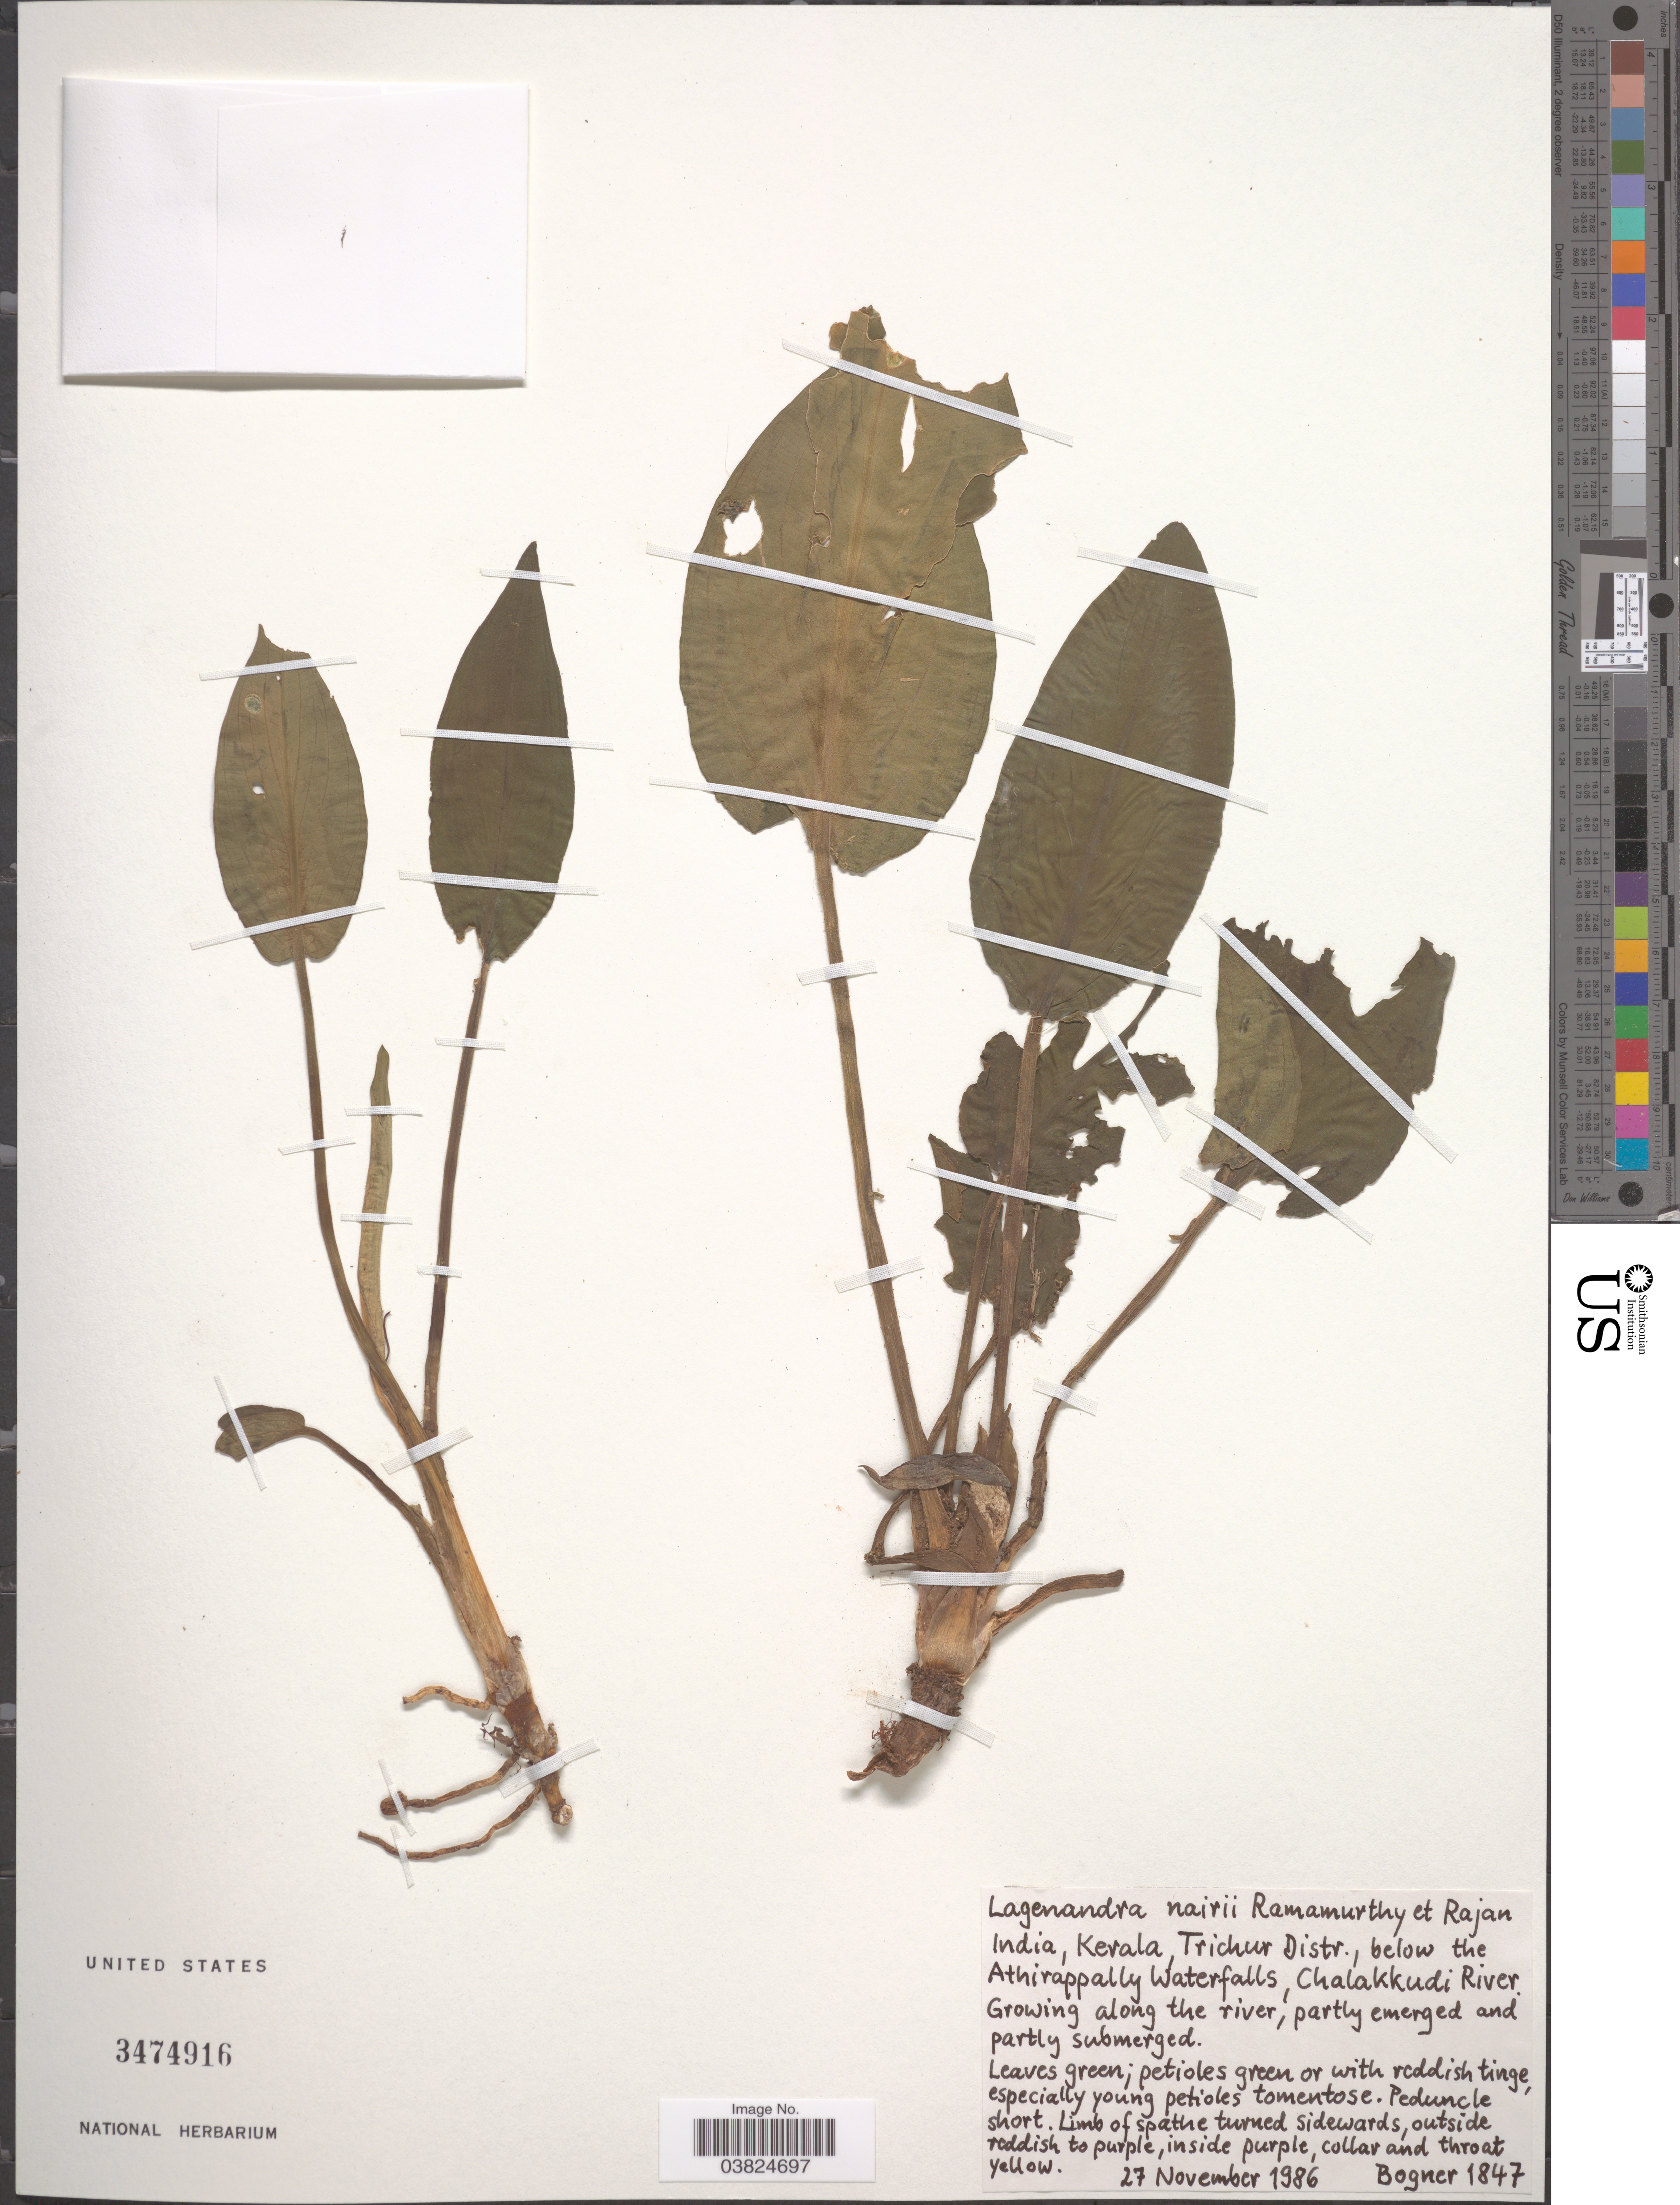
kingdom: Plantae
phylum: Tracheophyta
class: Liliopsida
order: Alismatales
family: Araceae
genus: Lagenandra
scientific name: Lagenandra nairii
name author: Ramam. & R. Rajan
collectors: Bogner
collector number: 1847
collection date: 1986-11-27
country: India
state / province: Kerala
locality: Trichur Distr., below the Athirappally Waterfalls, Chalakkudi River.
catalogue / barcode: US 3474916